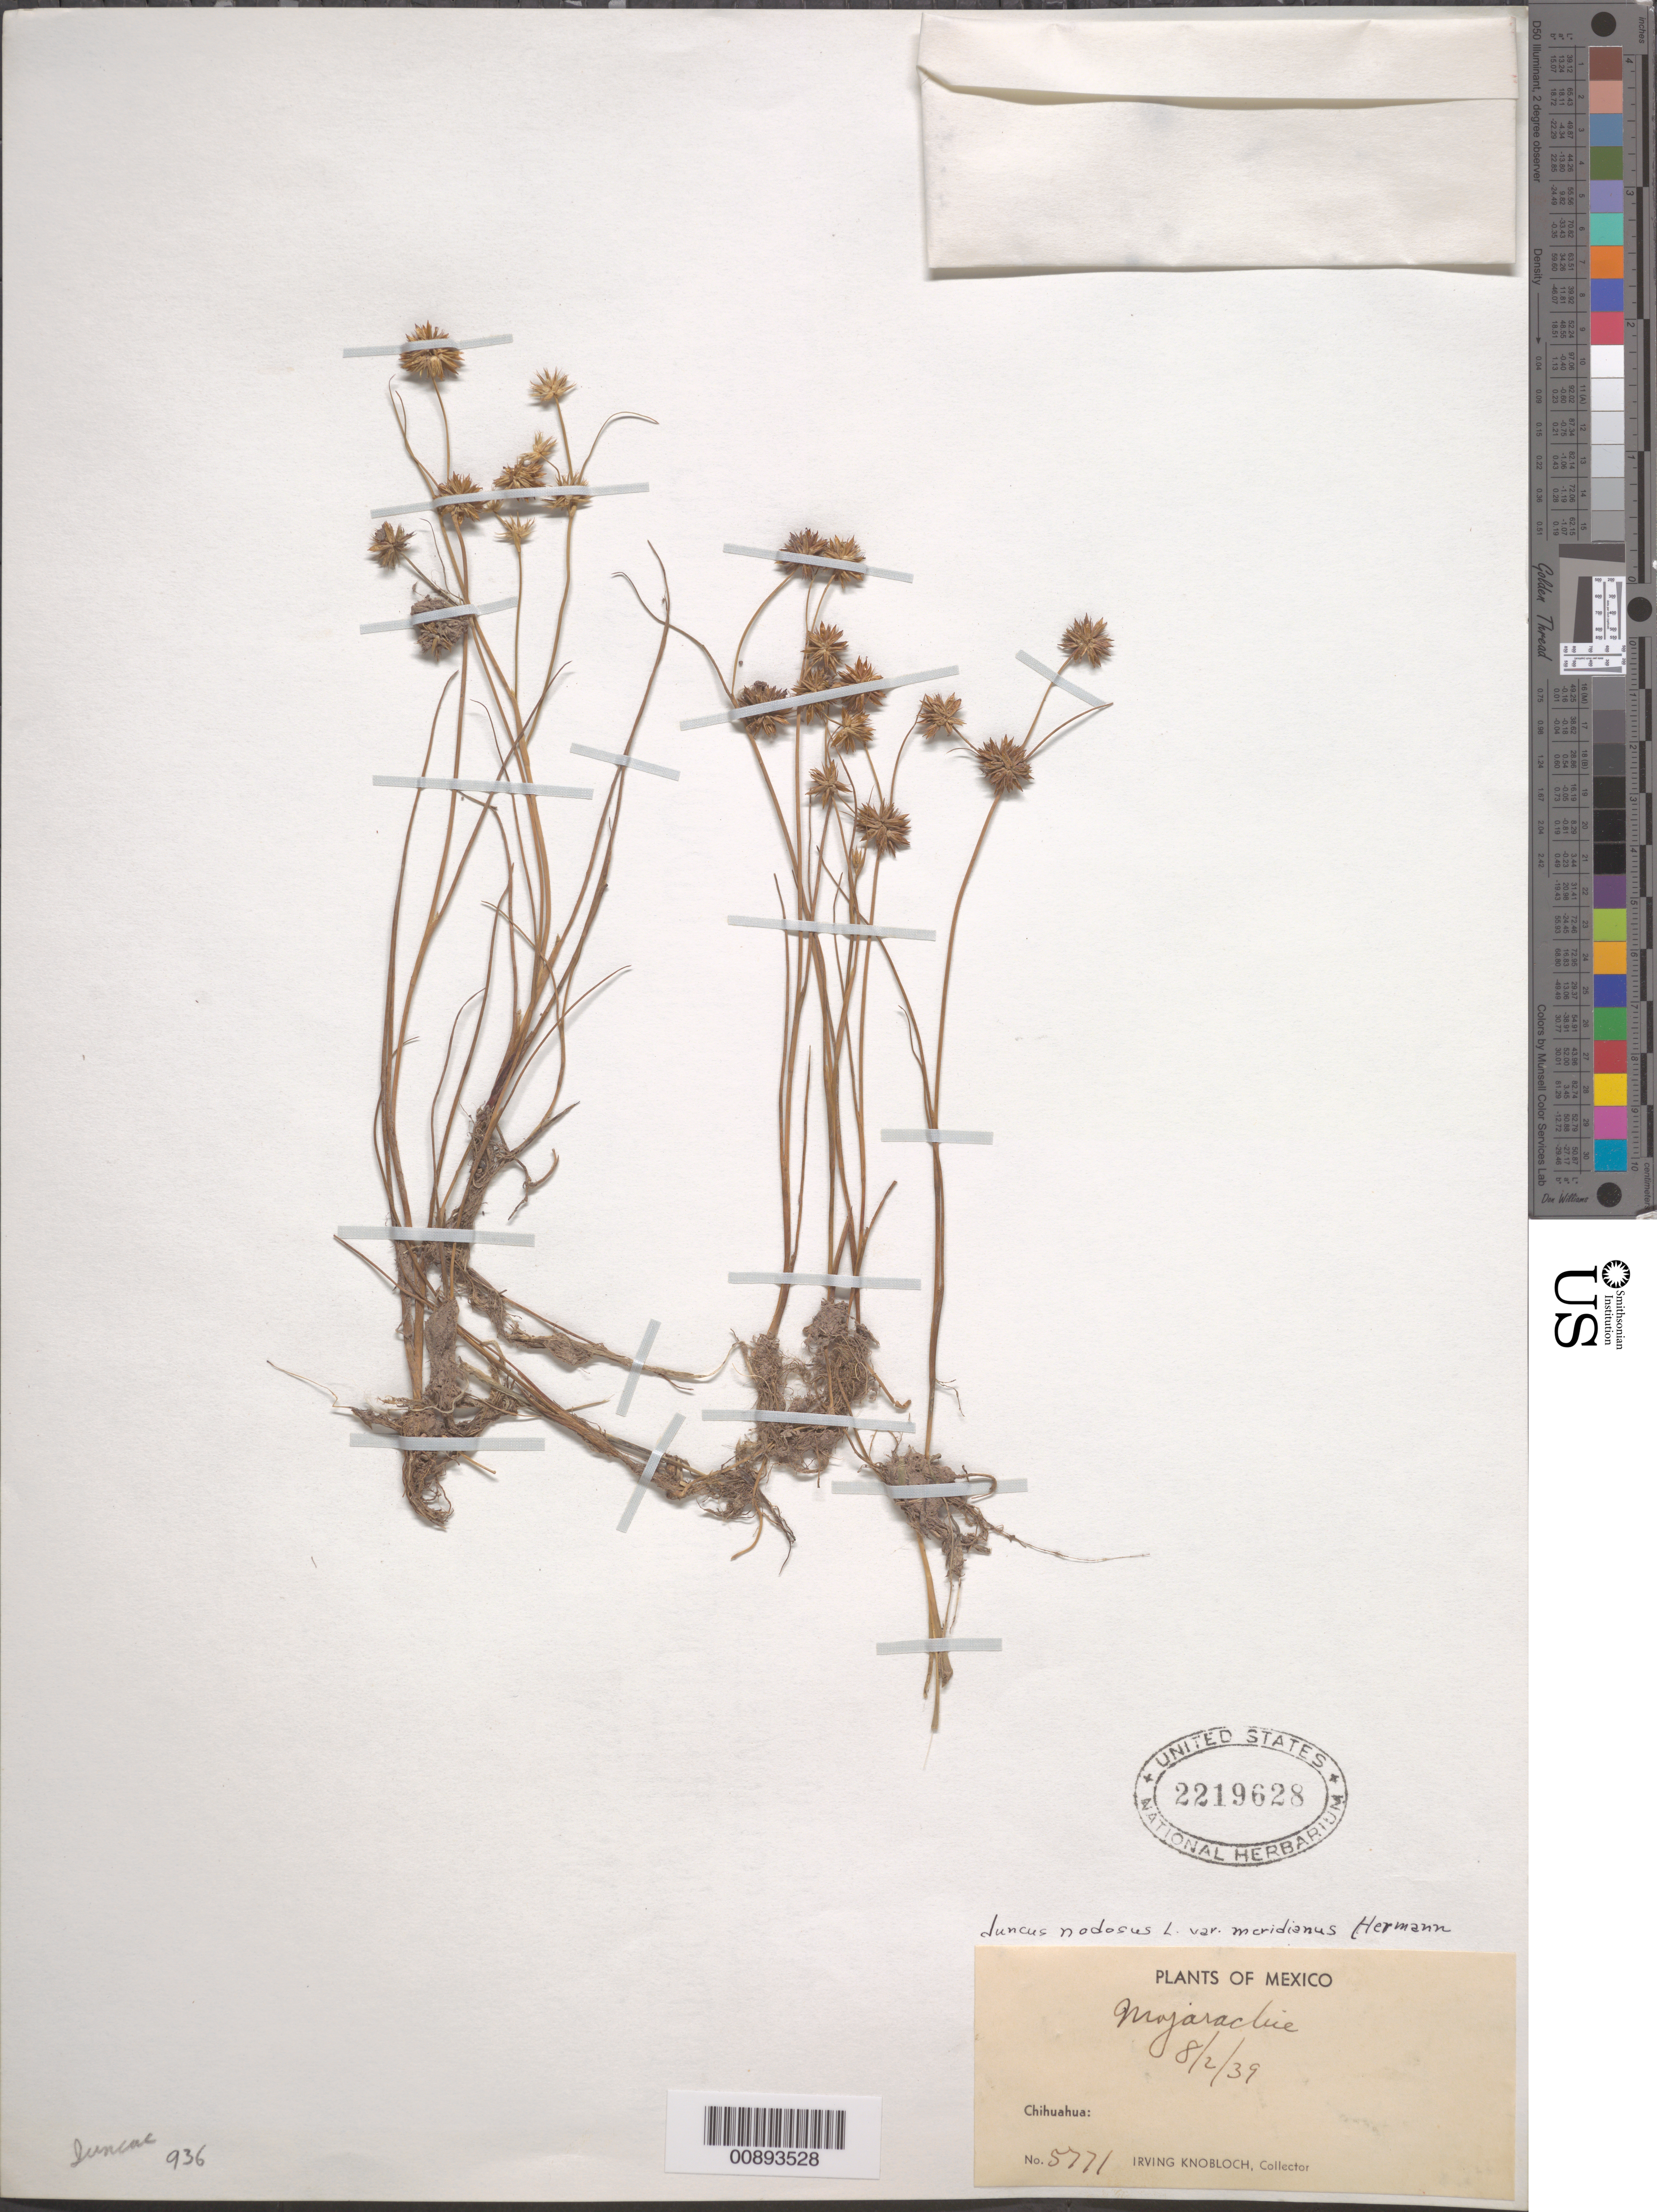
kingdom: Plantae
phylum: Tracheophyta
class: Liliopsida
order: Poales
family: Juncaceae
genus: Juncus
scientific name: Juncus nodosus var. meridianus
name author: F.J. Herm. in I.M. Johnst.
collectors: I. W. Knobloch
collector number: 5771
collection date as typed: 02 Aug 1939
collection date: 1939-08-02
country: Mexico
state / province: Chihuahua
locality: Mojarachic, Chihuahua.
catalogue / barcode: US 2219628